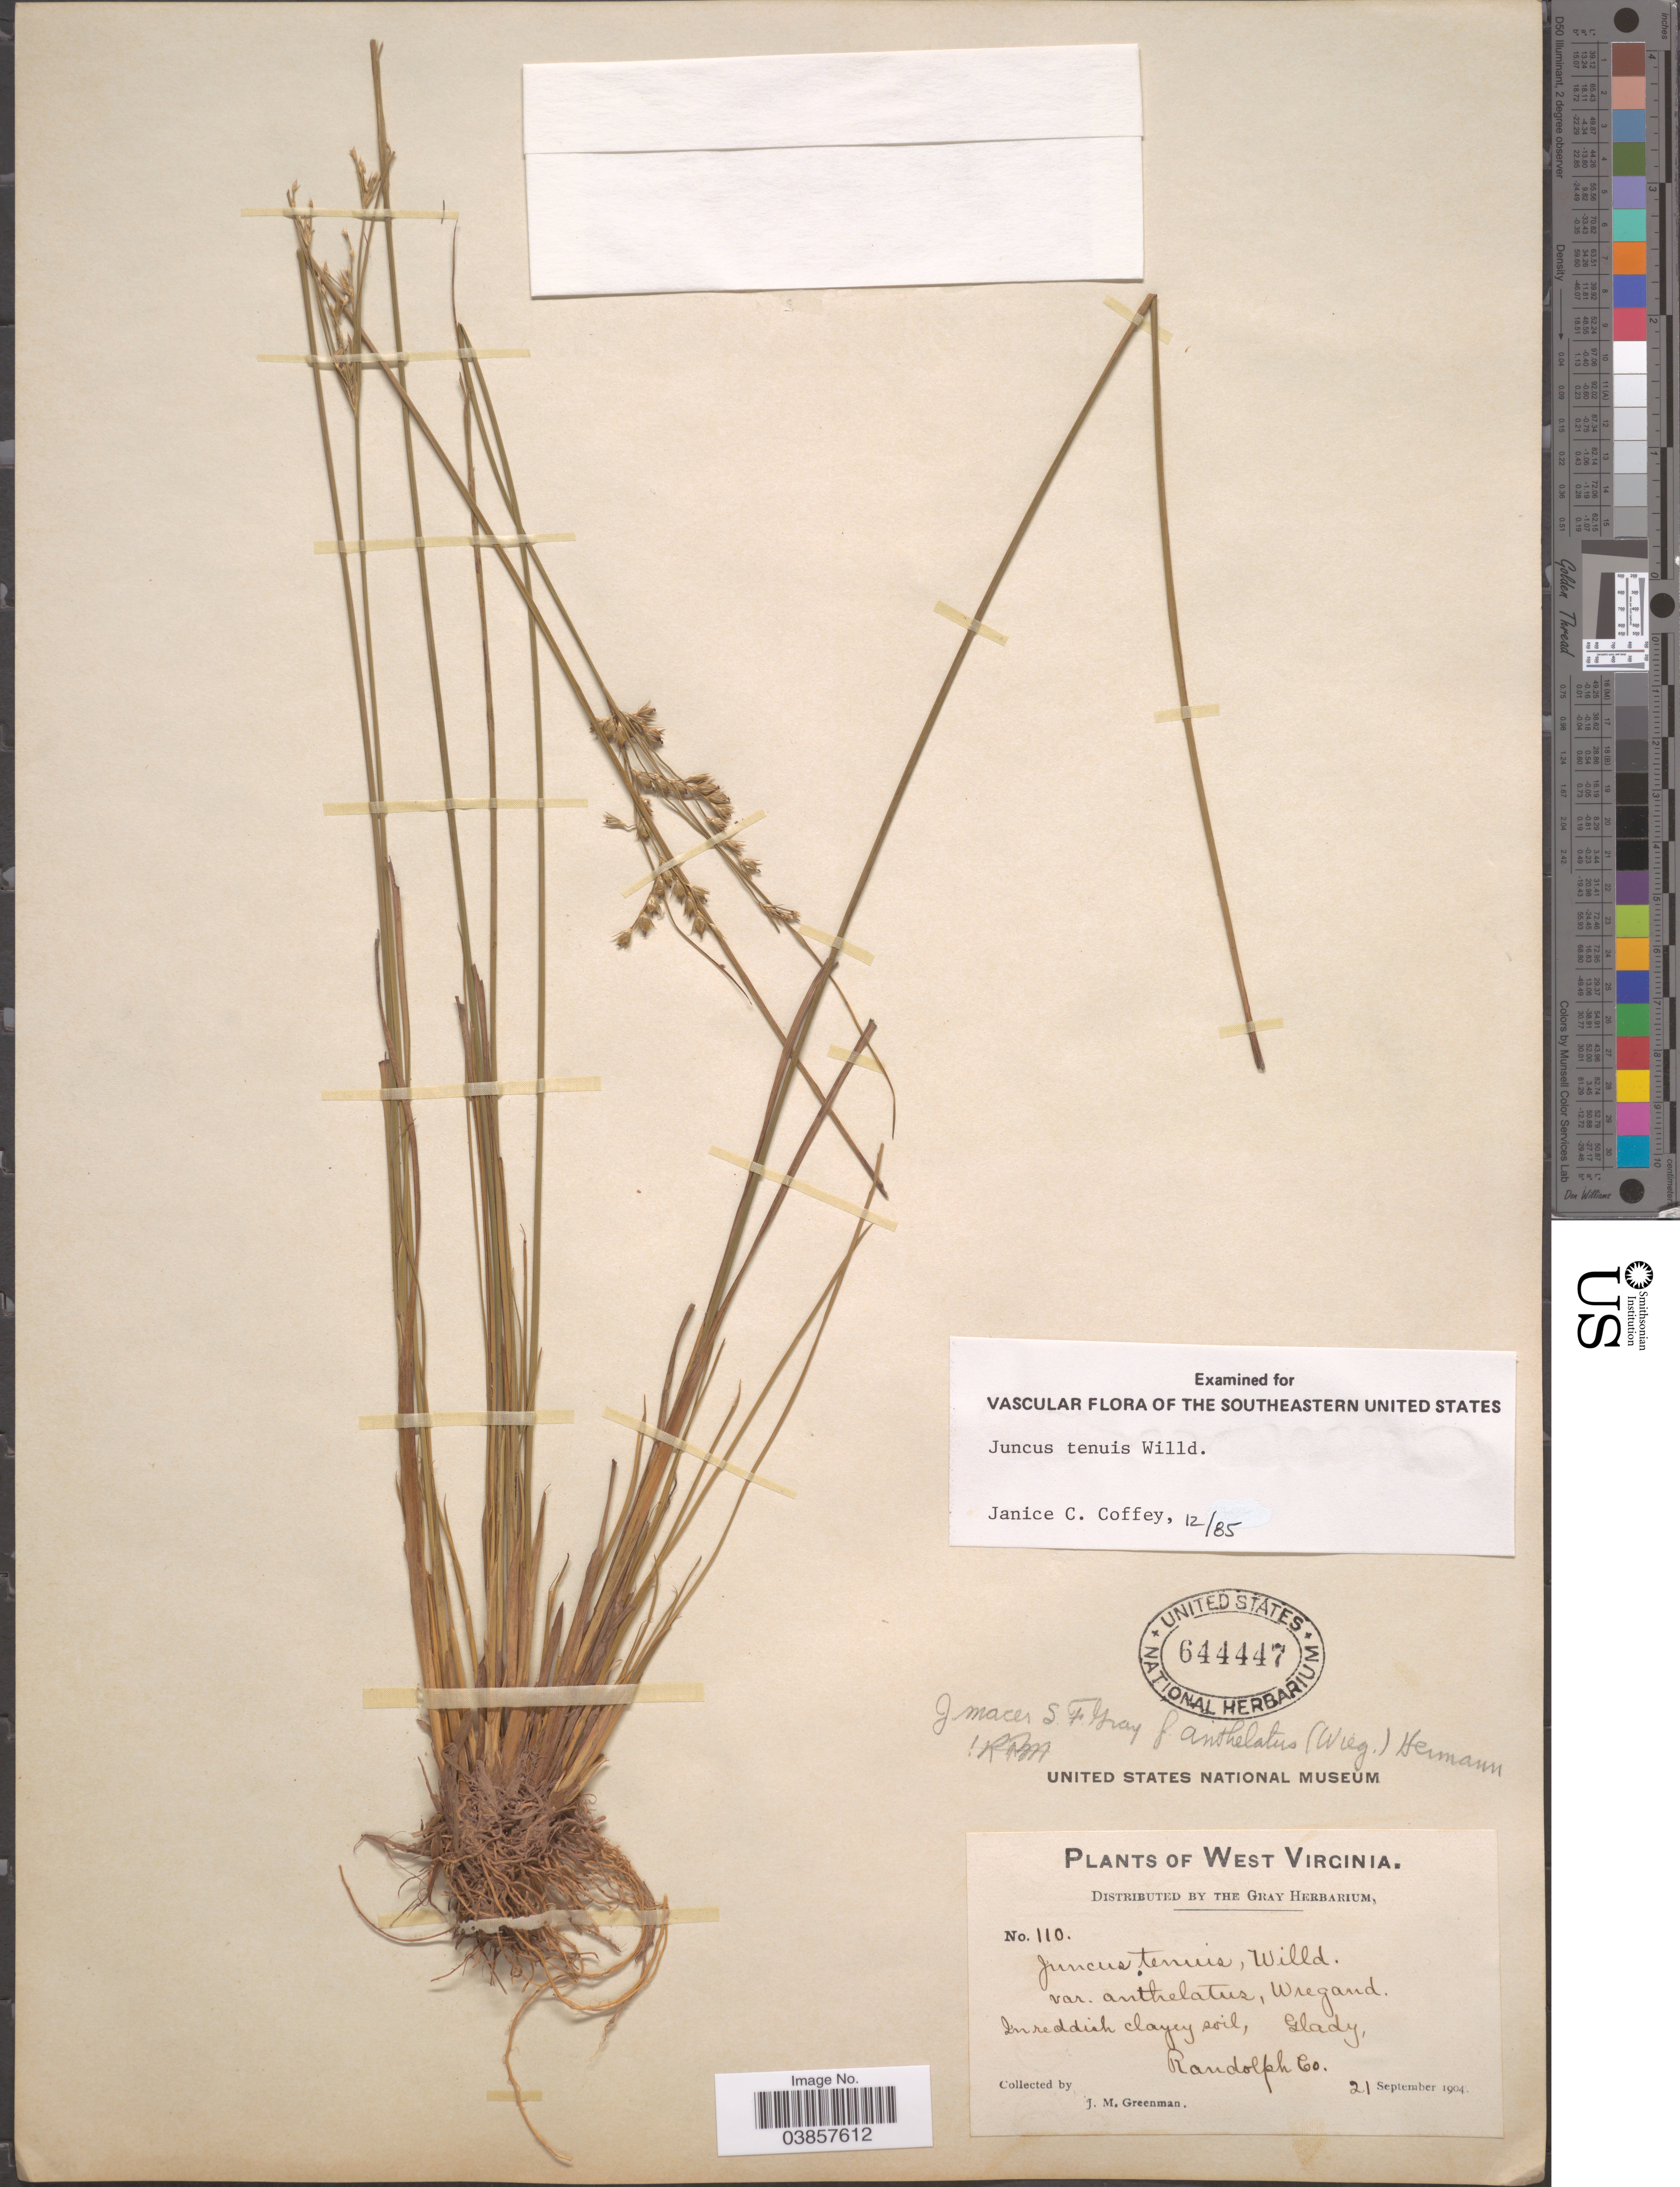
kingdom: Plantae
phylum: Tracheophyta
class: Liliopsida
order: Poales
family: Juncaceae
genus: Juncus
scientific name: Juncus tenuis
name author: Willd.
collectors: J. M. Greenman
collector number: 110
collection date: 1904-09-21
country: United States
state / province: West Virginia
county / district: Randolph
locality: Glady, Randolph Co.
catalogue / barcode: US 644447